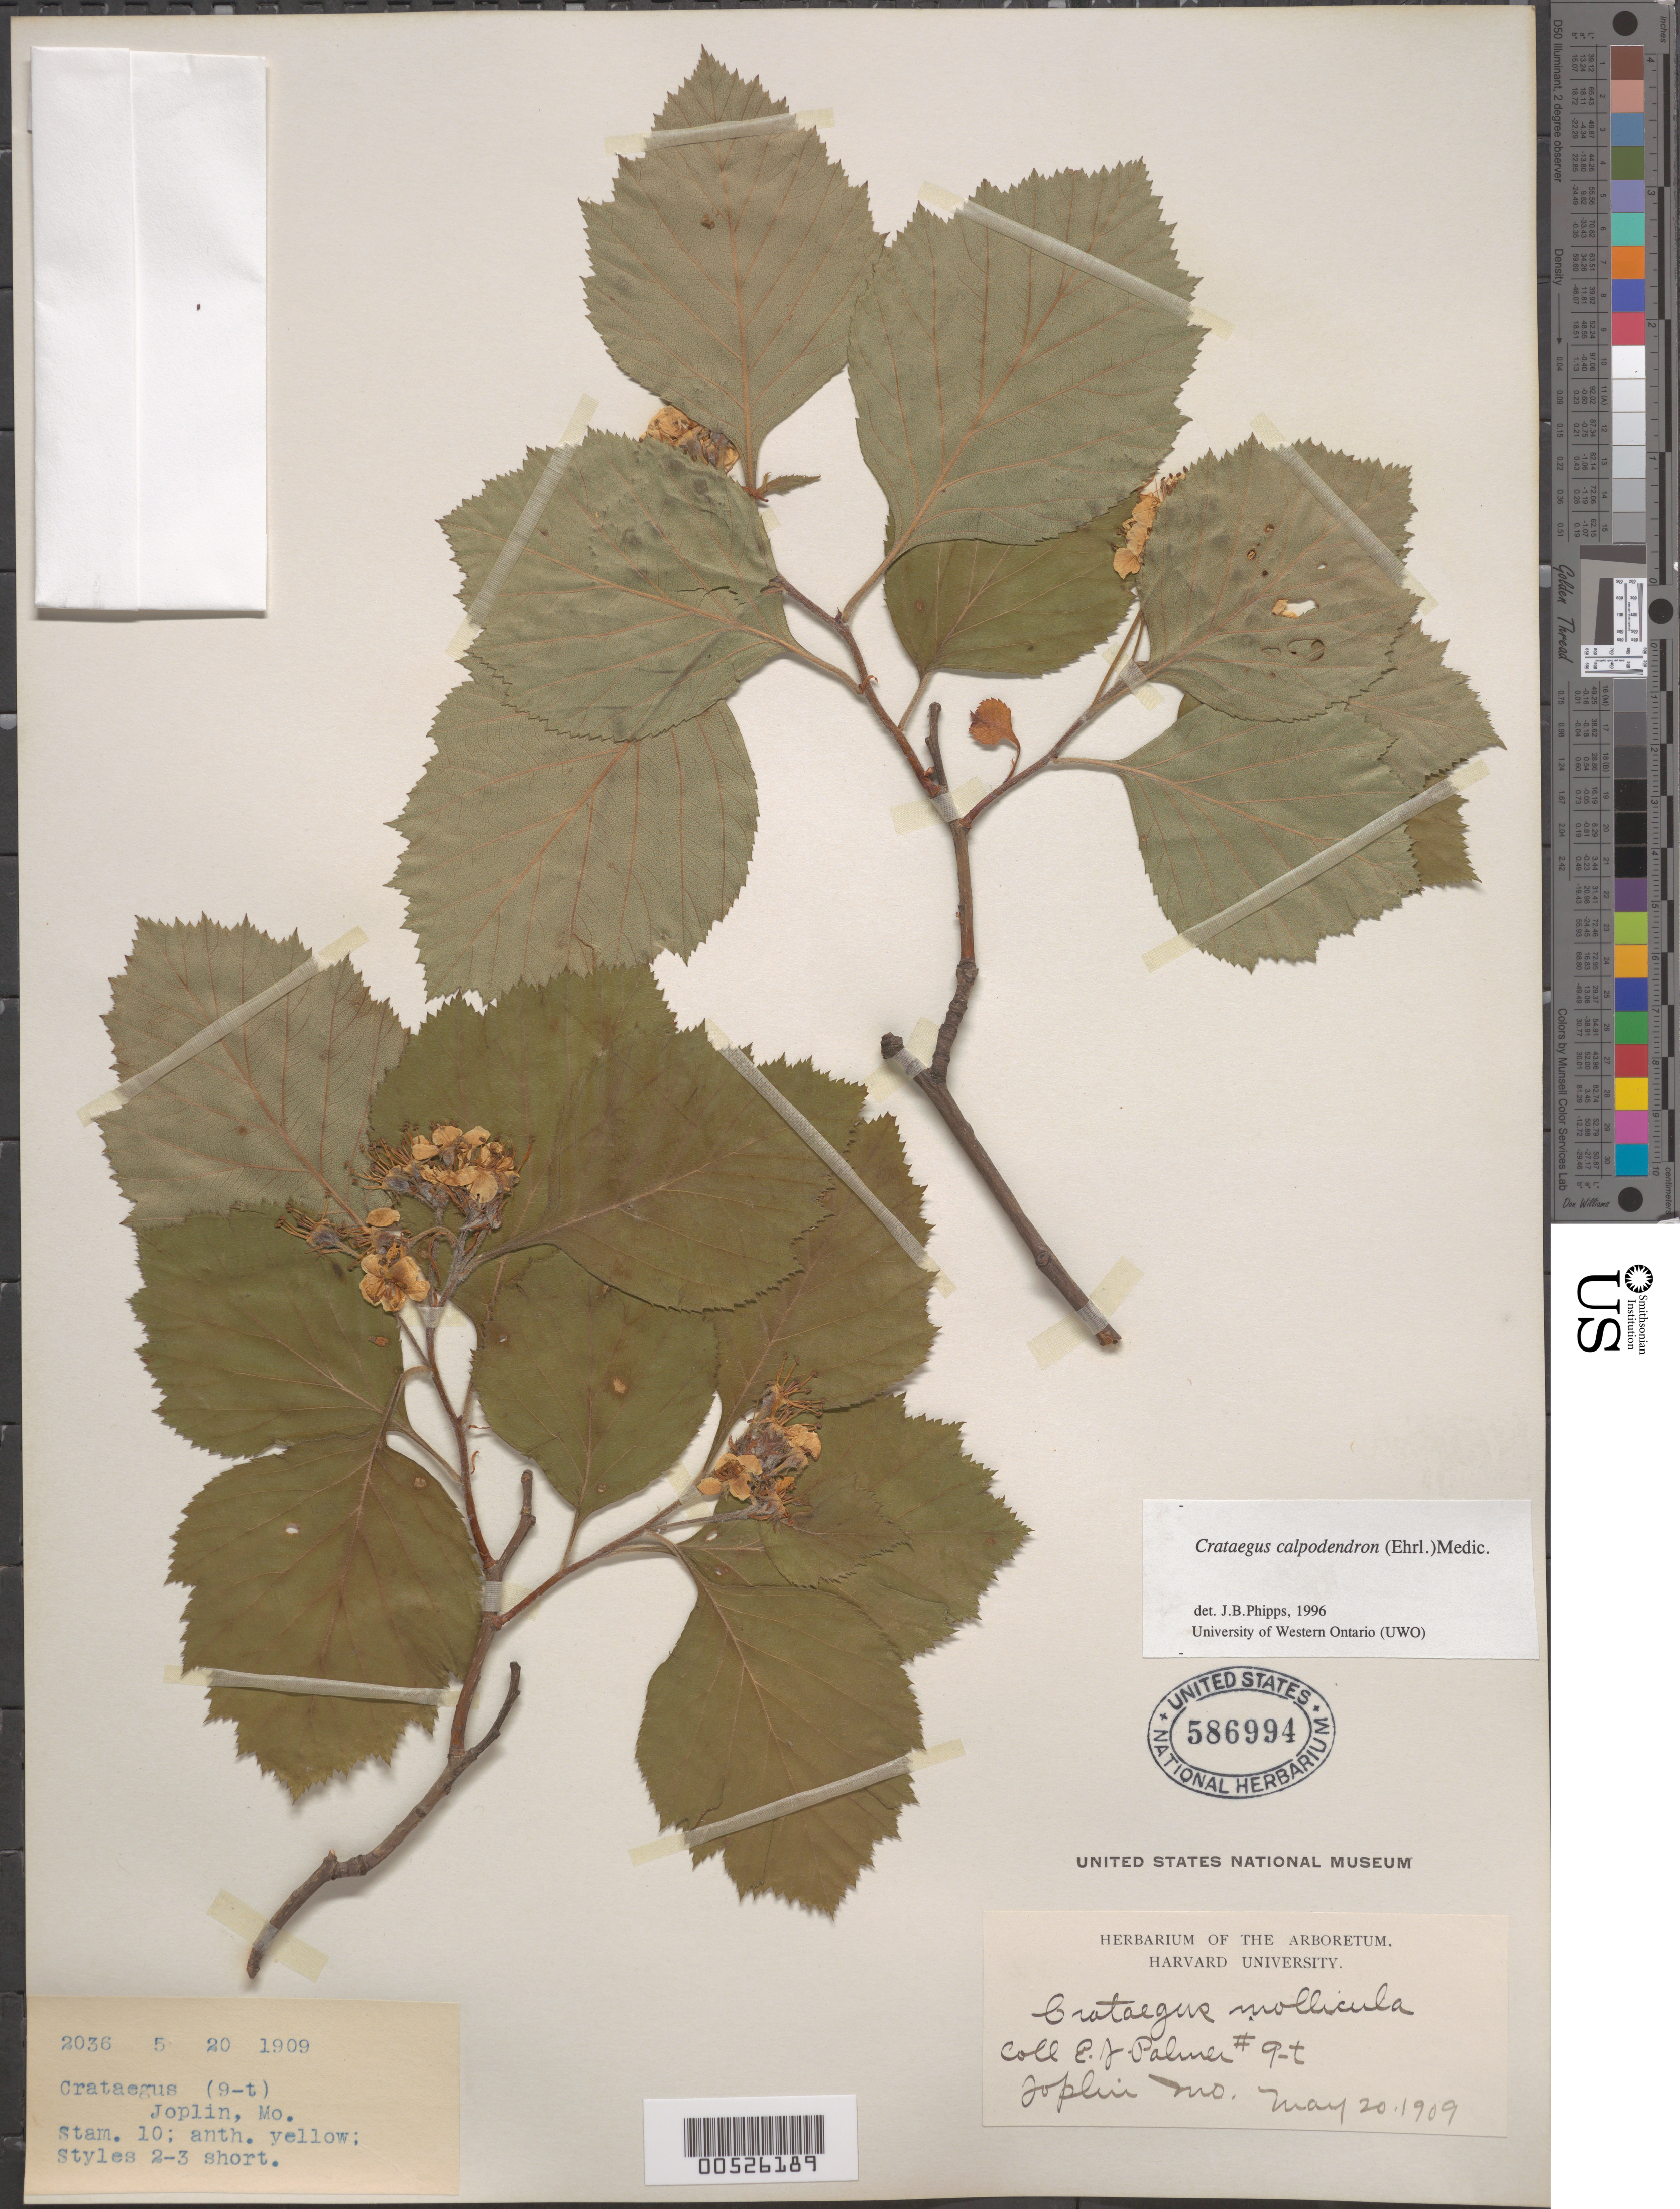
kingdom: Plantae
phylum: Tracheophyta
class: Magnoliopsida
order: Rosales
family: Rosaceae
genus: Crataegus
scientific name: Crataegus calpodendron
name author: (Ehrh.) Medik.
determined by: Phipps, James B., (UWO), University of Western Ontario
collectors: E. J. Palmer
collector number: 2036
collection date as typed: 20 May 1909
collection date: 1909-05-20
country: United States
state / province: Missouri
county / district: Jasper / Newton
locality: Joplin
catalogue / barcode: US 586994